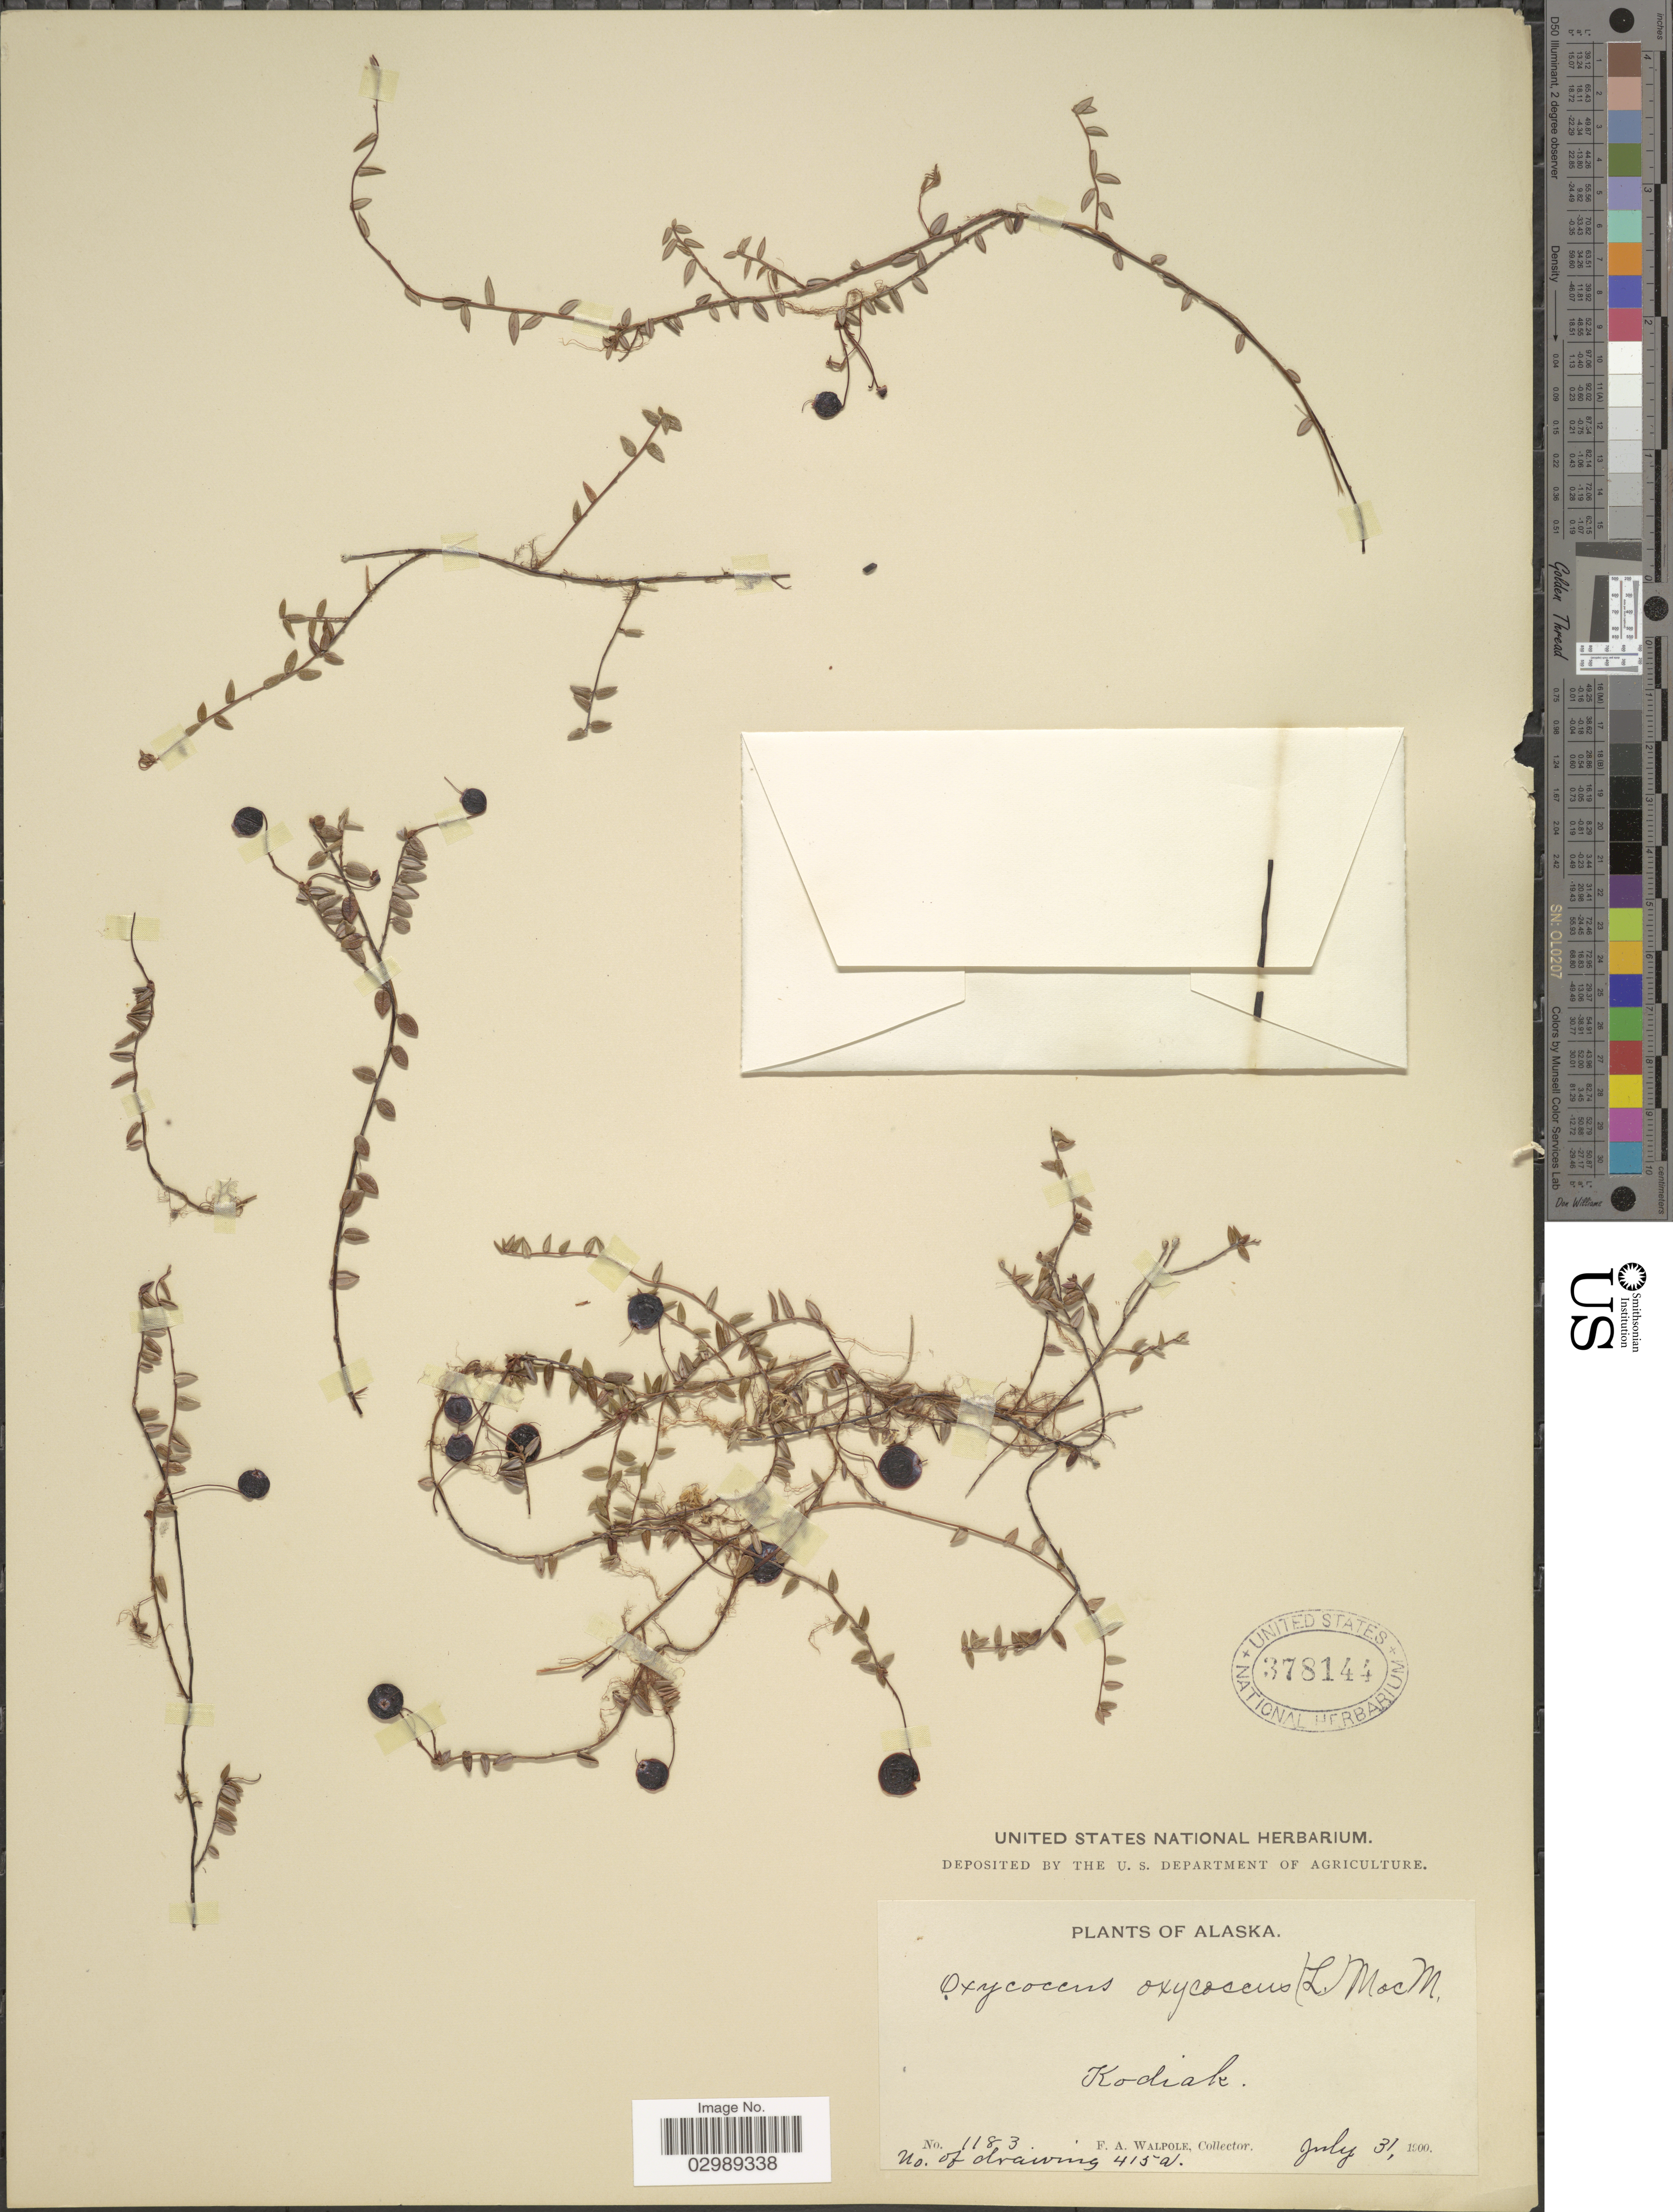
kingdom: Plantae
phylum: Tracheophyta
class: Magnoliopsida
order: Ericales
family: Ericaceae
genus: Vaccinium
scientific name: Vaccinium oxycoccos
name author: L.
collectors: F. Walpole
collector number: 1183/415a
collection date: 1900-07-31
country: United States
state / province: Alaska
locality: Kodiak.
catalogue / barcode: US 378144